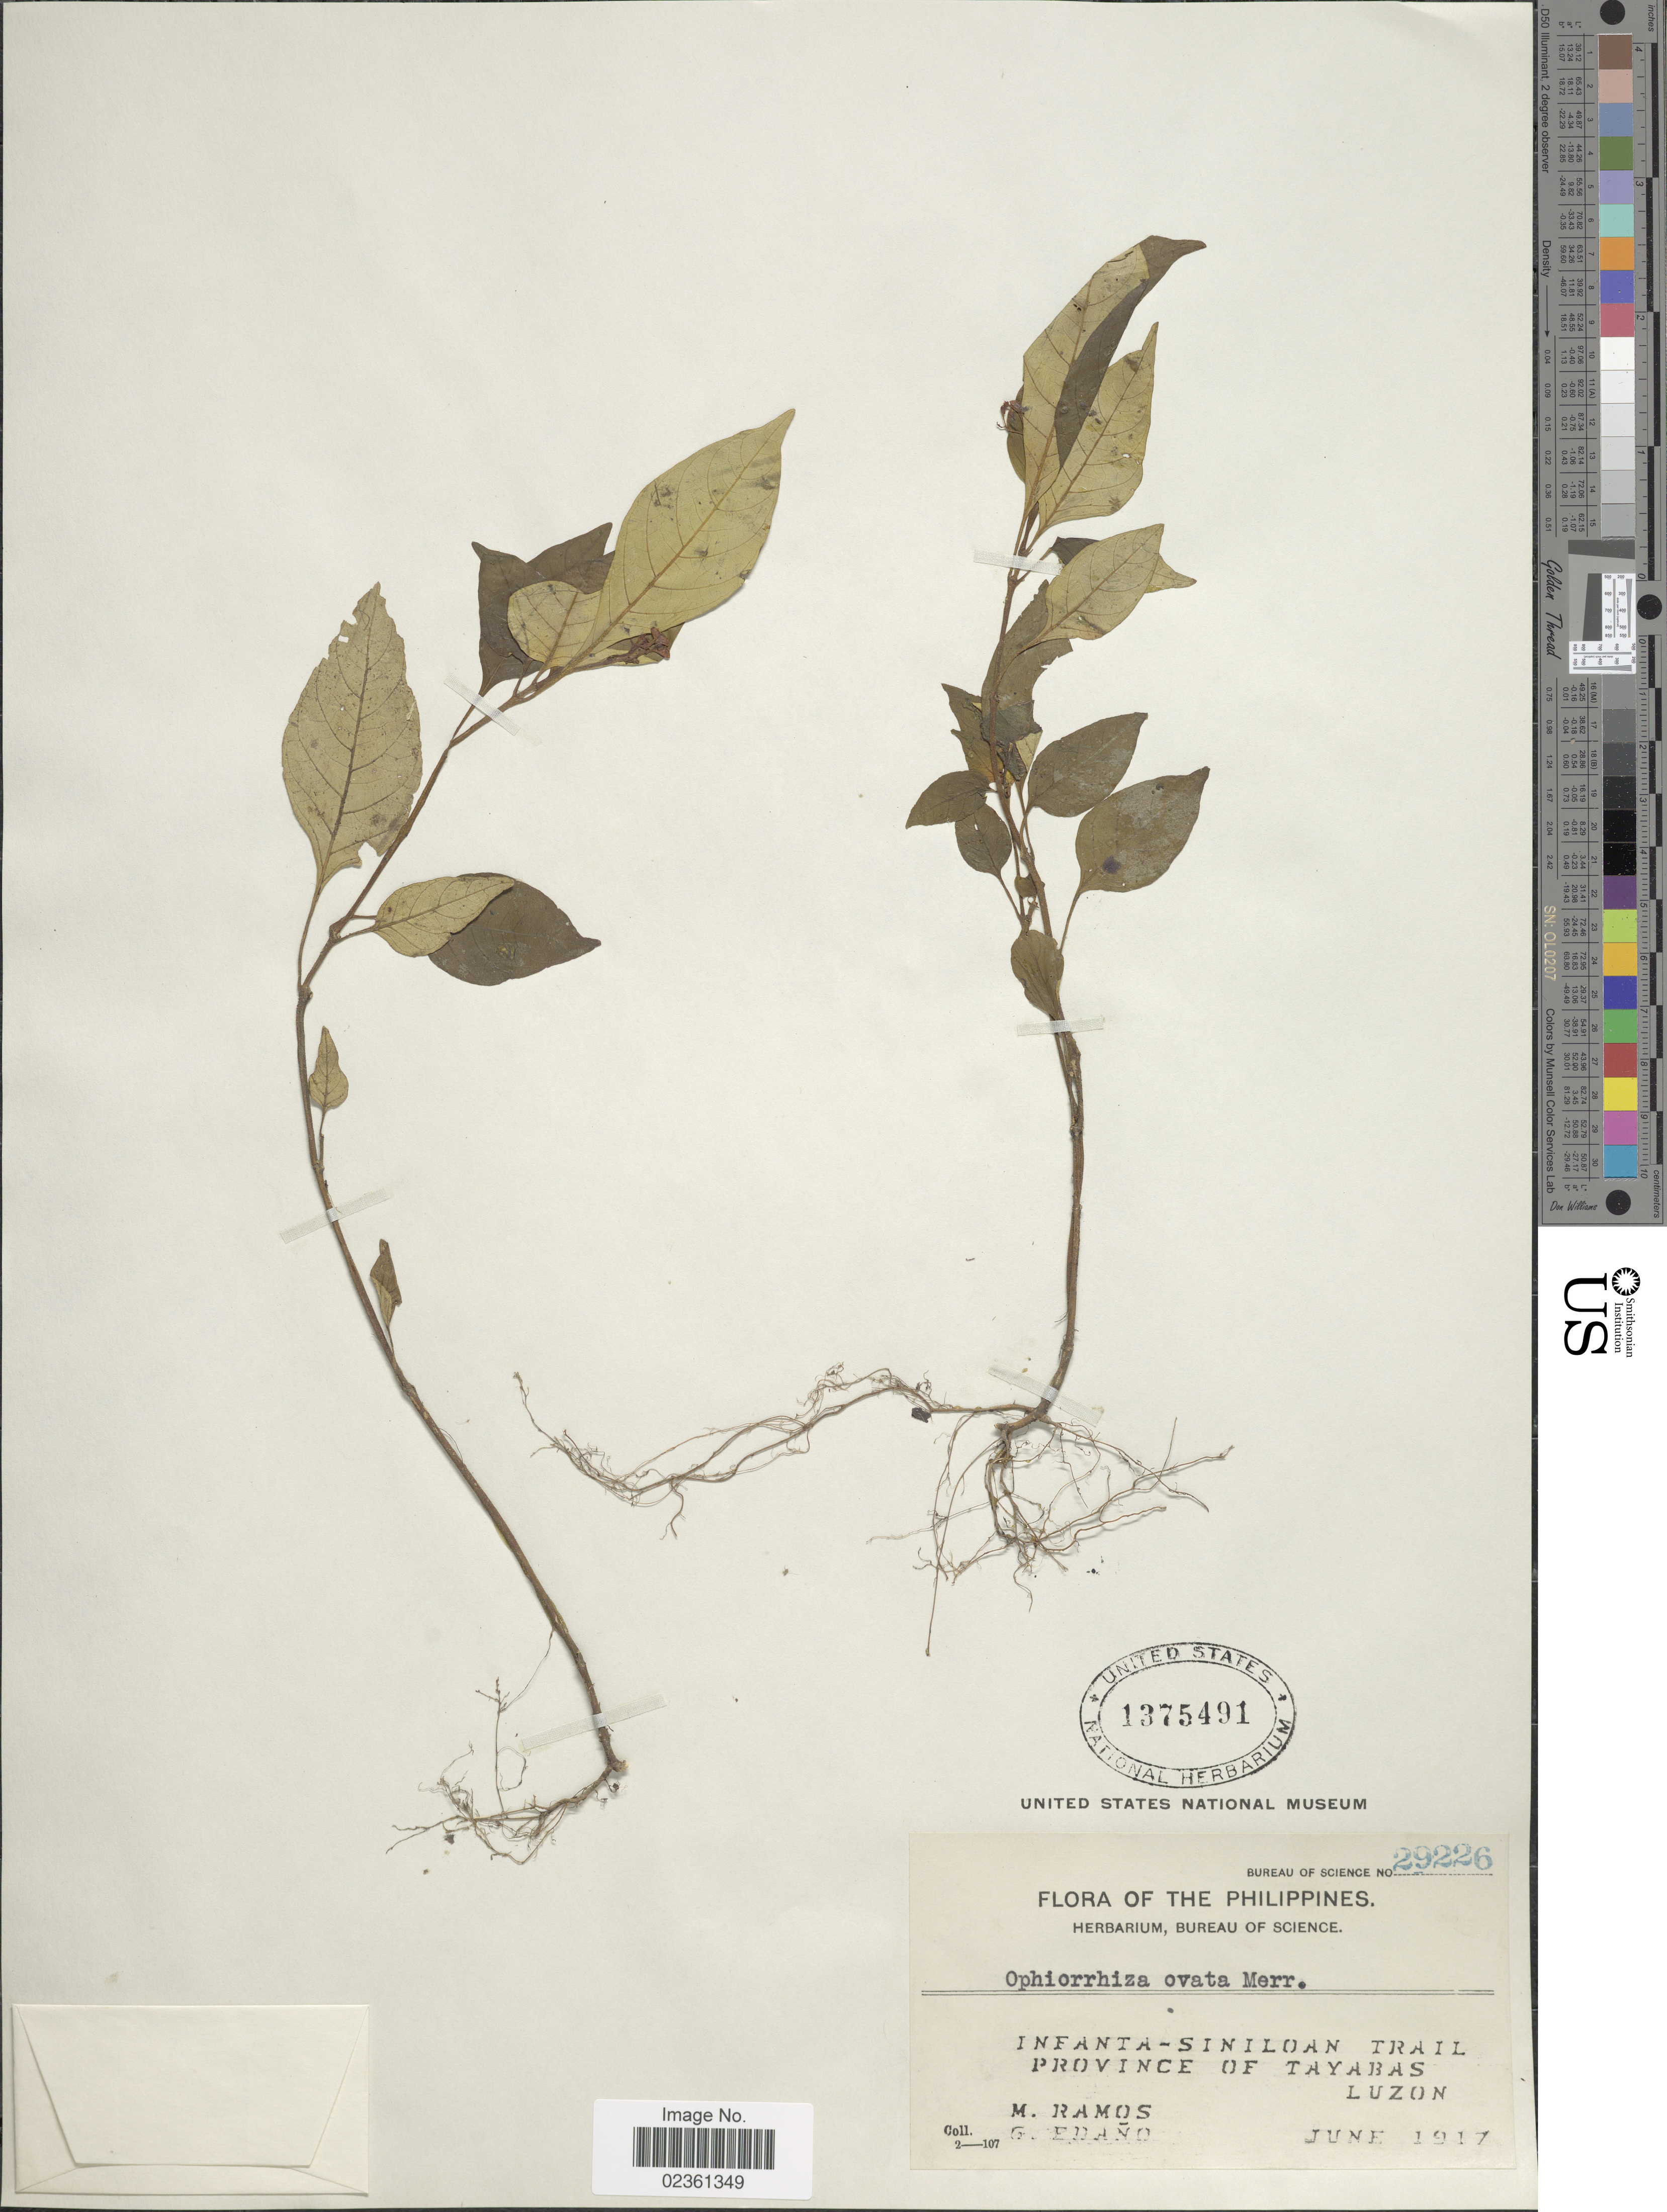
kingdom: Plantae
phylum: Tracheophyta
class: Magnoliopsida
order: Gentianales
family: Rubiaceae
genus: Ophiorrhiza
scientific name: Ophiorrhiza ovata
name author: Merr.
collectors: M. Ramos & G. Edaño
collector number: Bureau of Science 29226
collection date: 1917-06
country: Philippines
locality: Infanta-Siniloan Trail, Province of Tayabas, Luzon.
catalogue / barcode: US 1375491